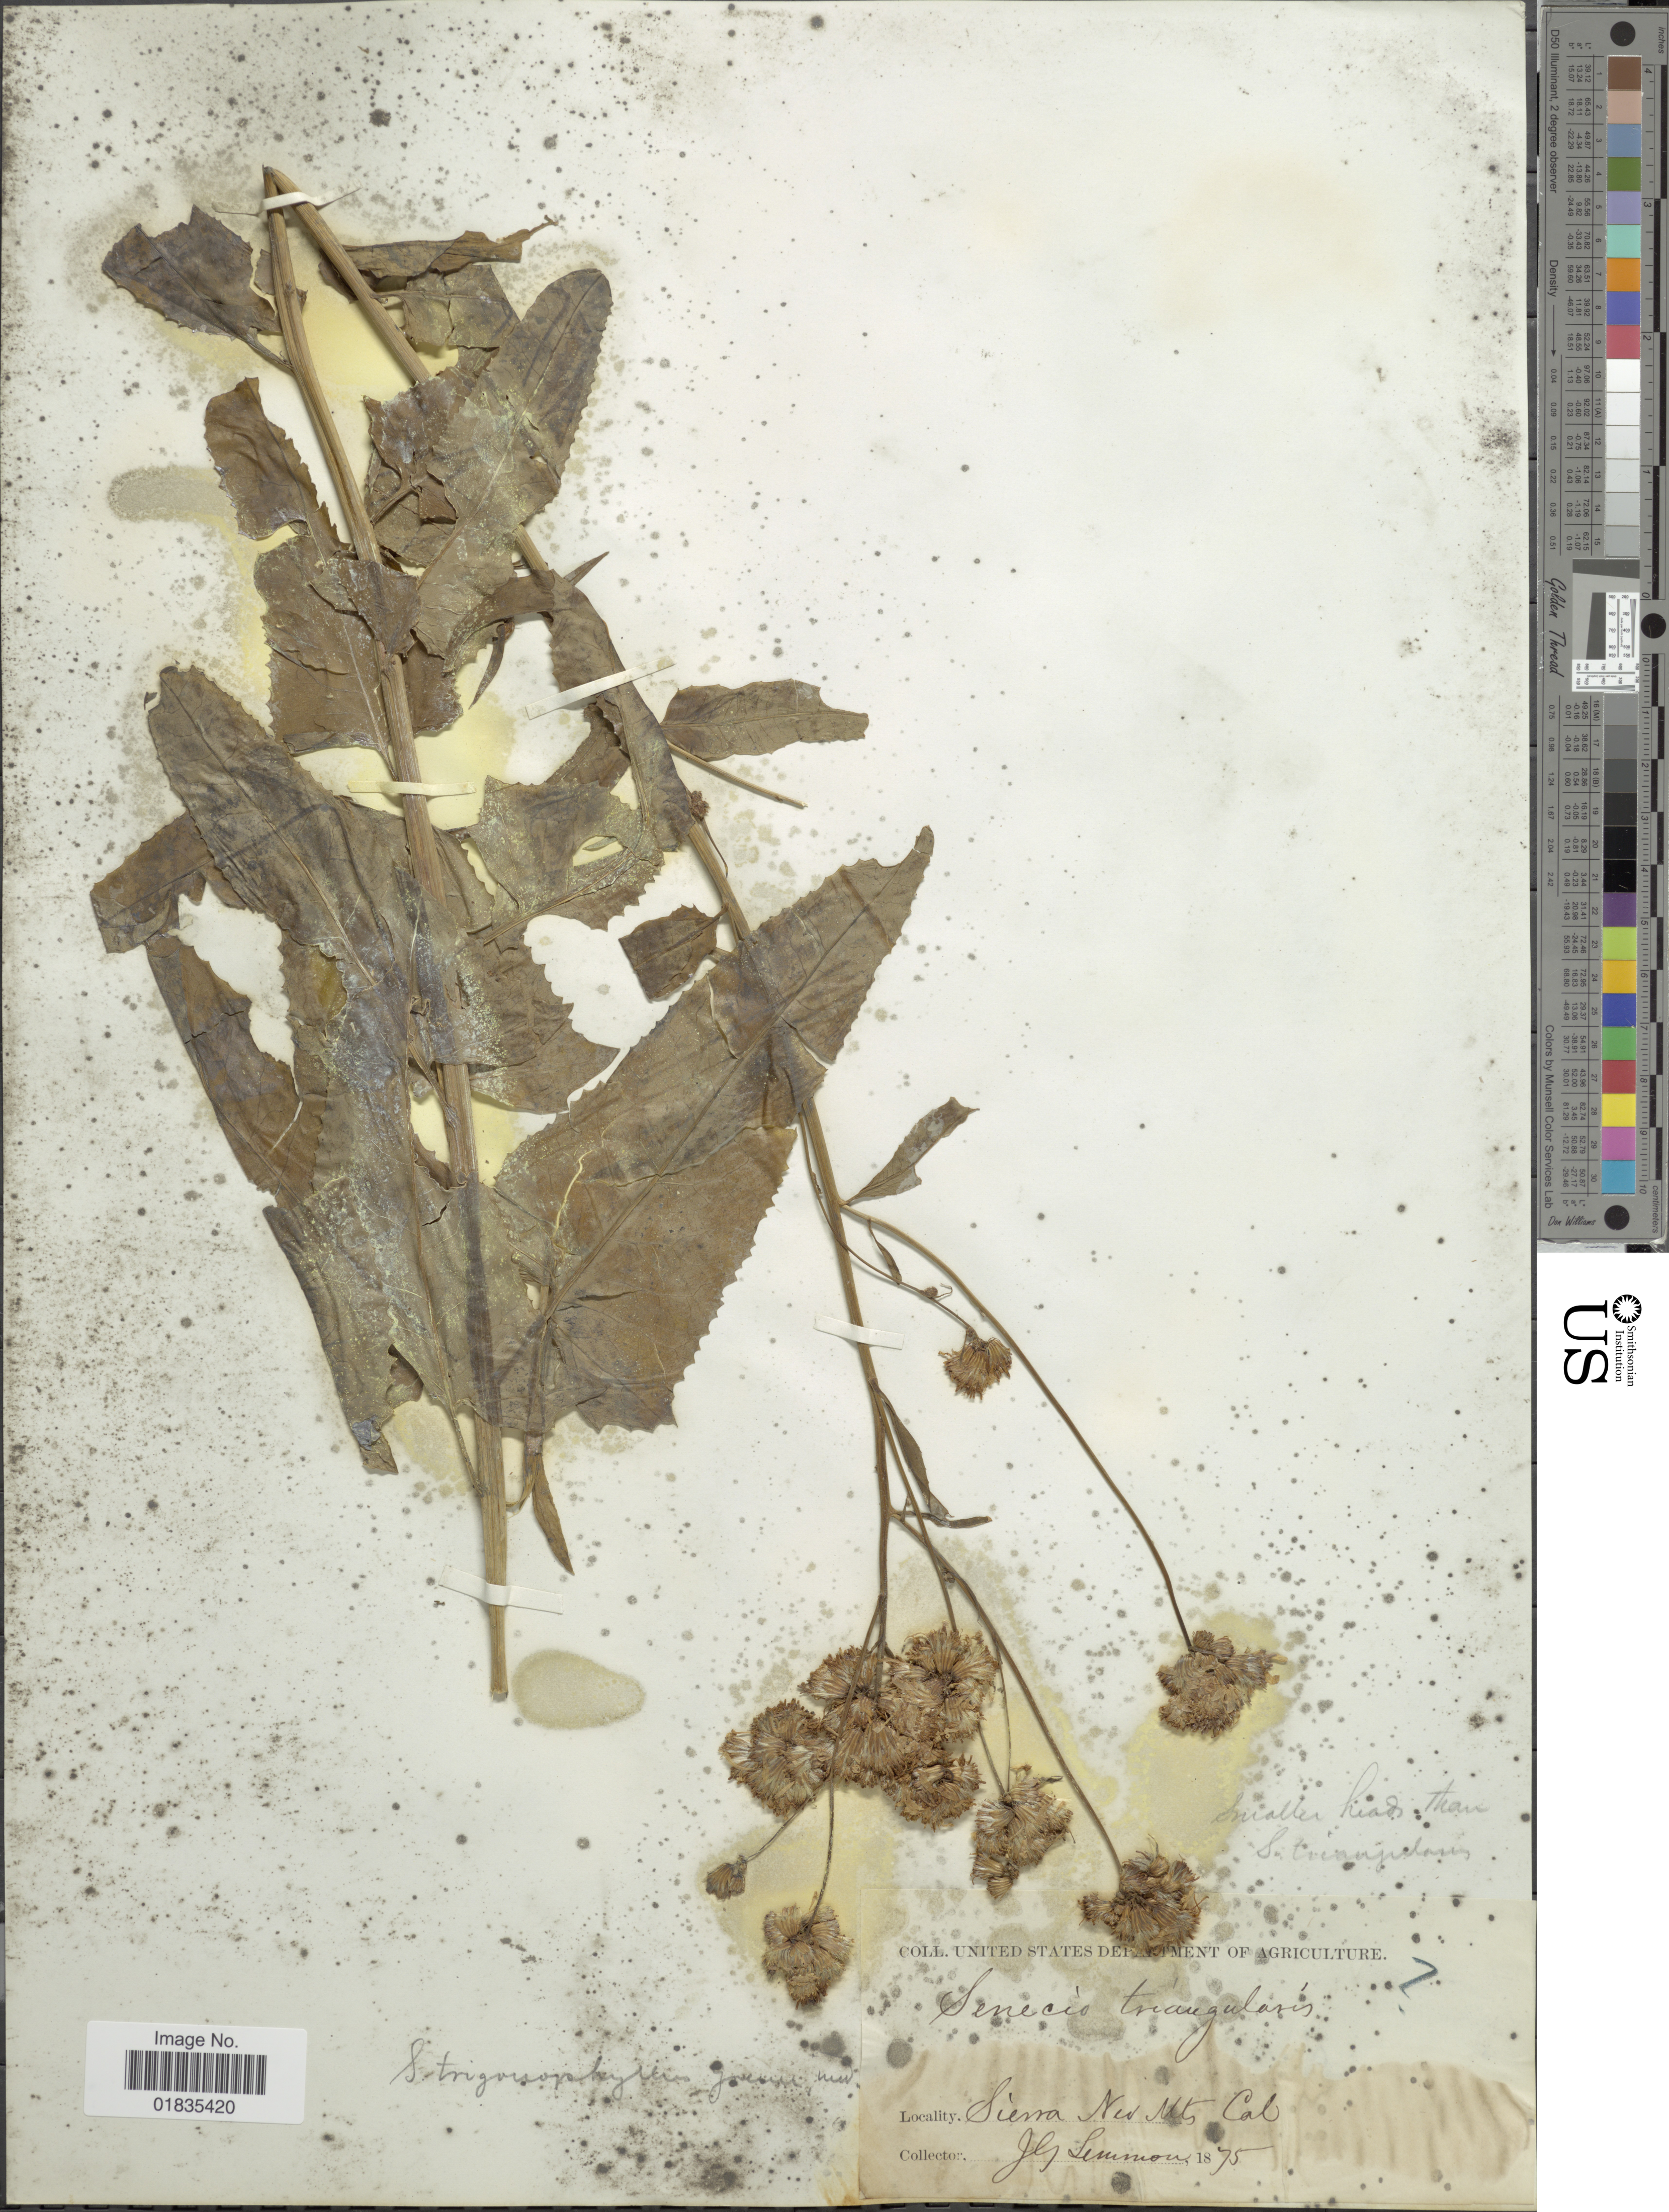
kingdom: Plantae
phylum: Tracheophyta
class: Magnoliopsida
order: Asterales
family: Asteraceae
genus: Senecio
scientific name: Senecio triangularis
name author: Hook.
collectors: J. Lemmon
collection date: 1875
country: United States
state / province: California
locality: Sierra Nev Mts.